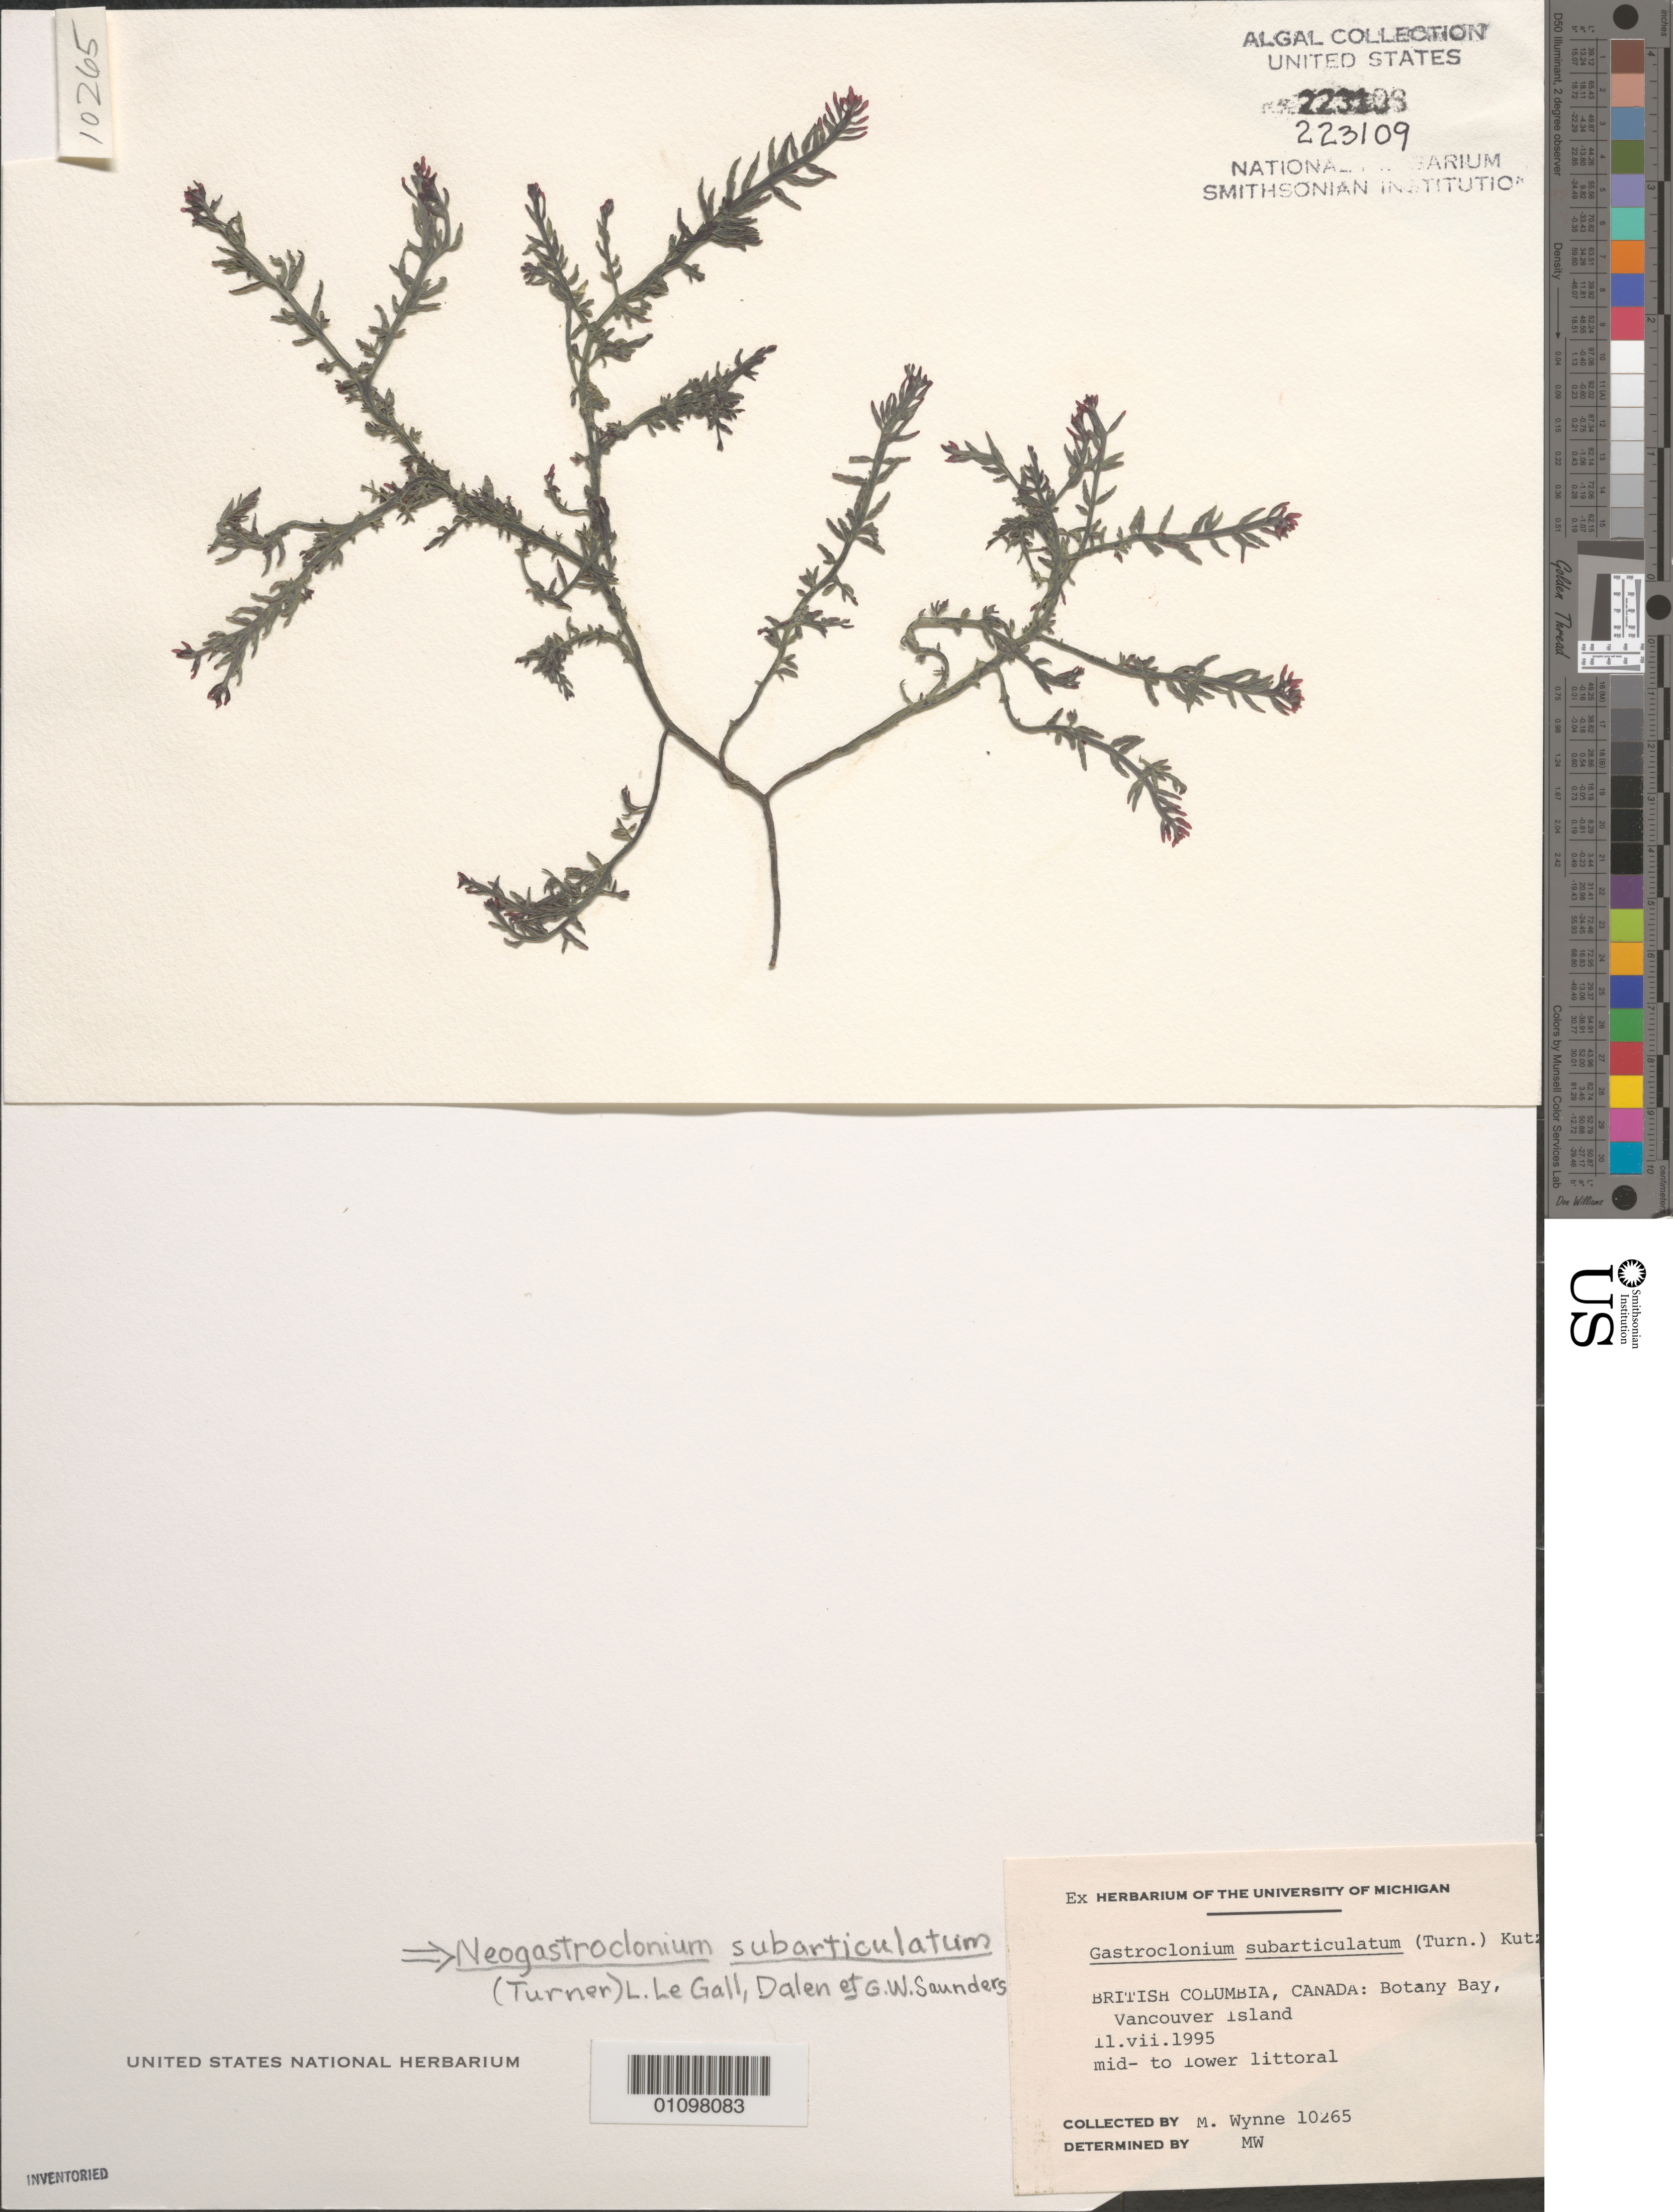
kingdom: Plantae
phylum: Rhodophyta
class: Florideophyceae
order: Rhodymeniales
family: Champiaceae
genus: Neogastroclonium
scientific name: Neogastroclonium subarticulatum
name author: (Turner) L. Le Gall et al.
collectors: M.J. Wynne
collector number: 10265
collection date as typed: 11 Jul 1995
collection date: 1995-07-11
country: Canada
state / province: British Columbia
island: Vancouver Island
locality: Botany Bay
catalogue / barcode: US 223109